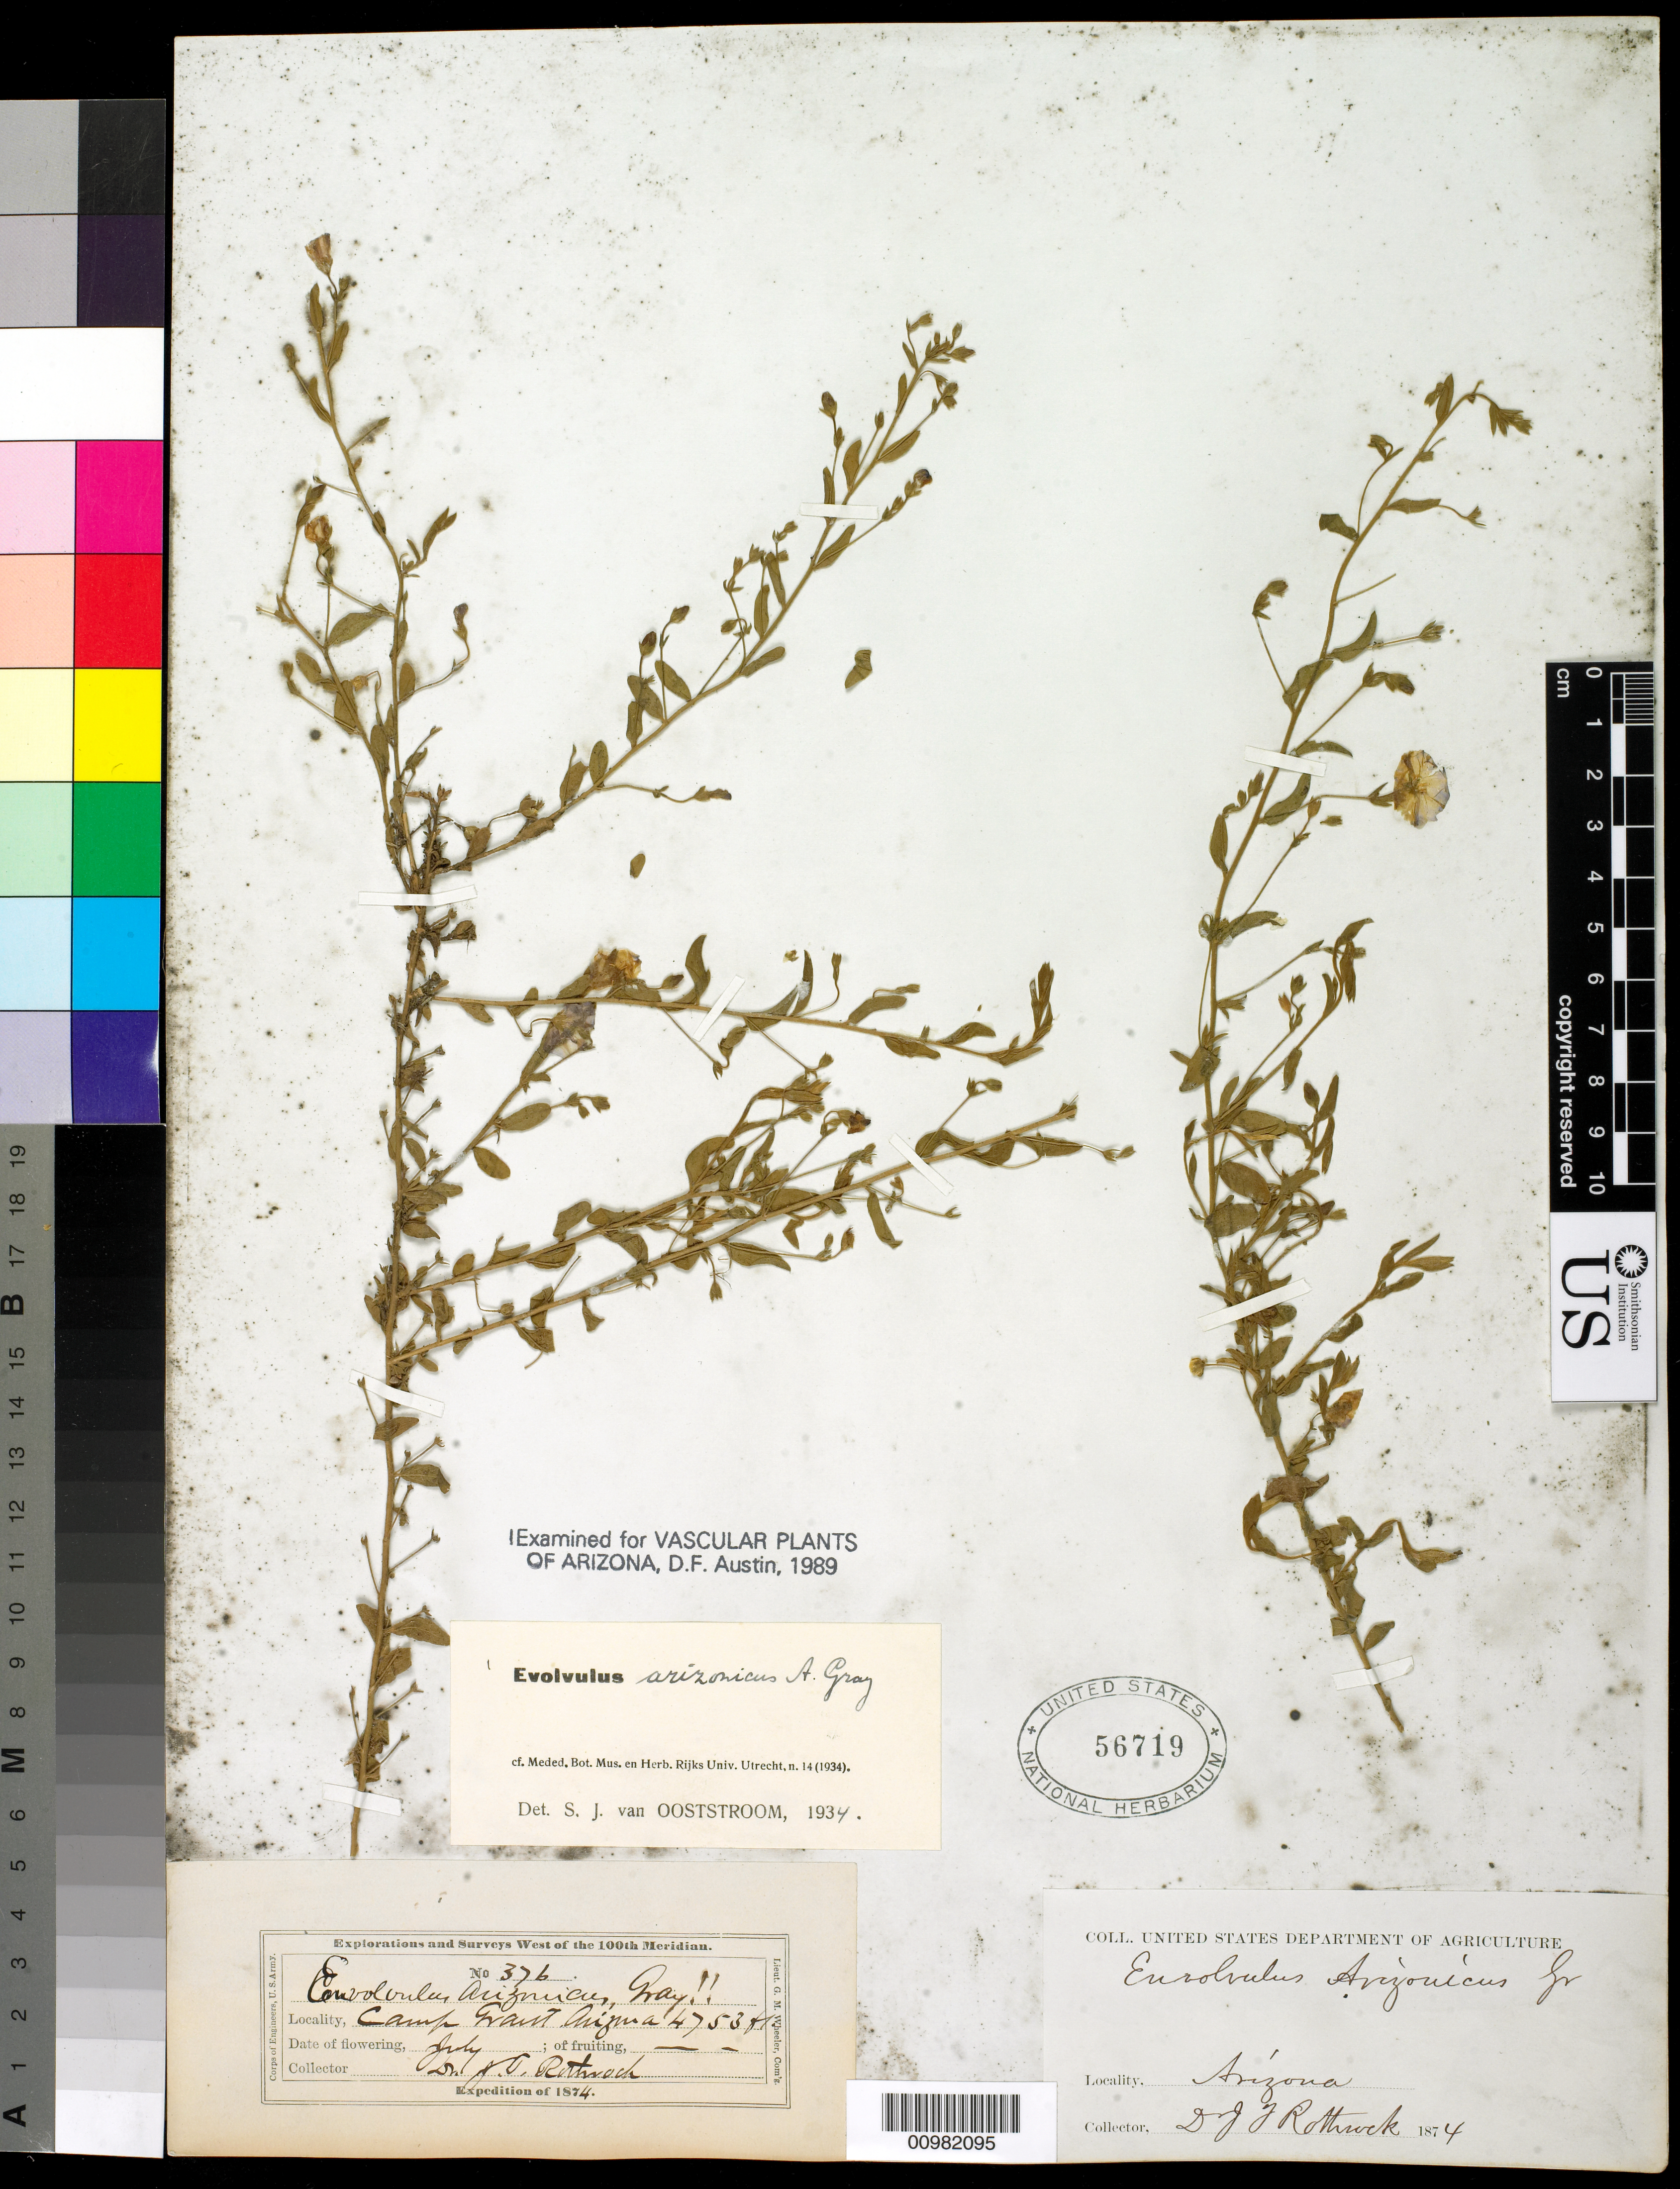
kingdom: Plantae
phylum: Tracheophyta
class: Magnoliopsida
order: Solanales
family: Convolvulaceae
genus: Evolvulus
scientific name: Evolvulus arizonicus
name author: A. Gray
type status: Syntype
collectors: J. T. Rothrock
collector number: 376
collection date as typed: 1874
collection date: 1874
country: United States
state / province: Arizona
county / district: Graham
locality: Camp Grant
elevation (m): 1449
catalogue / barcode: US 56719